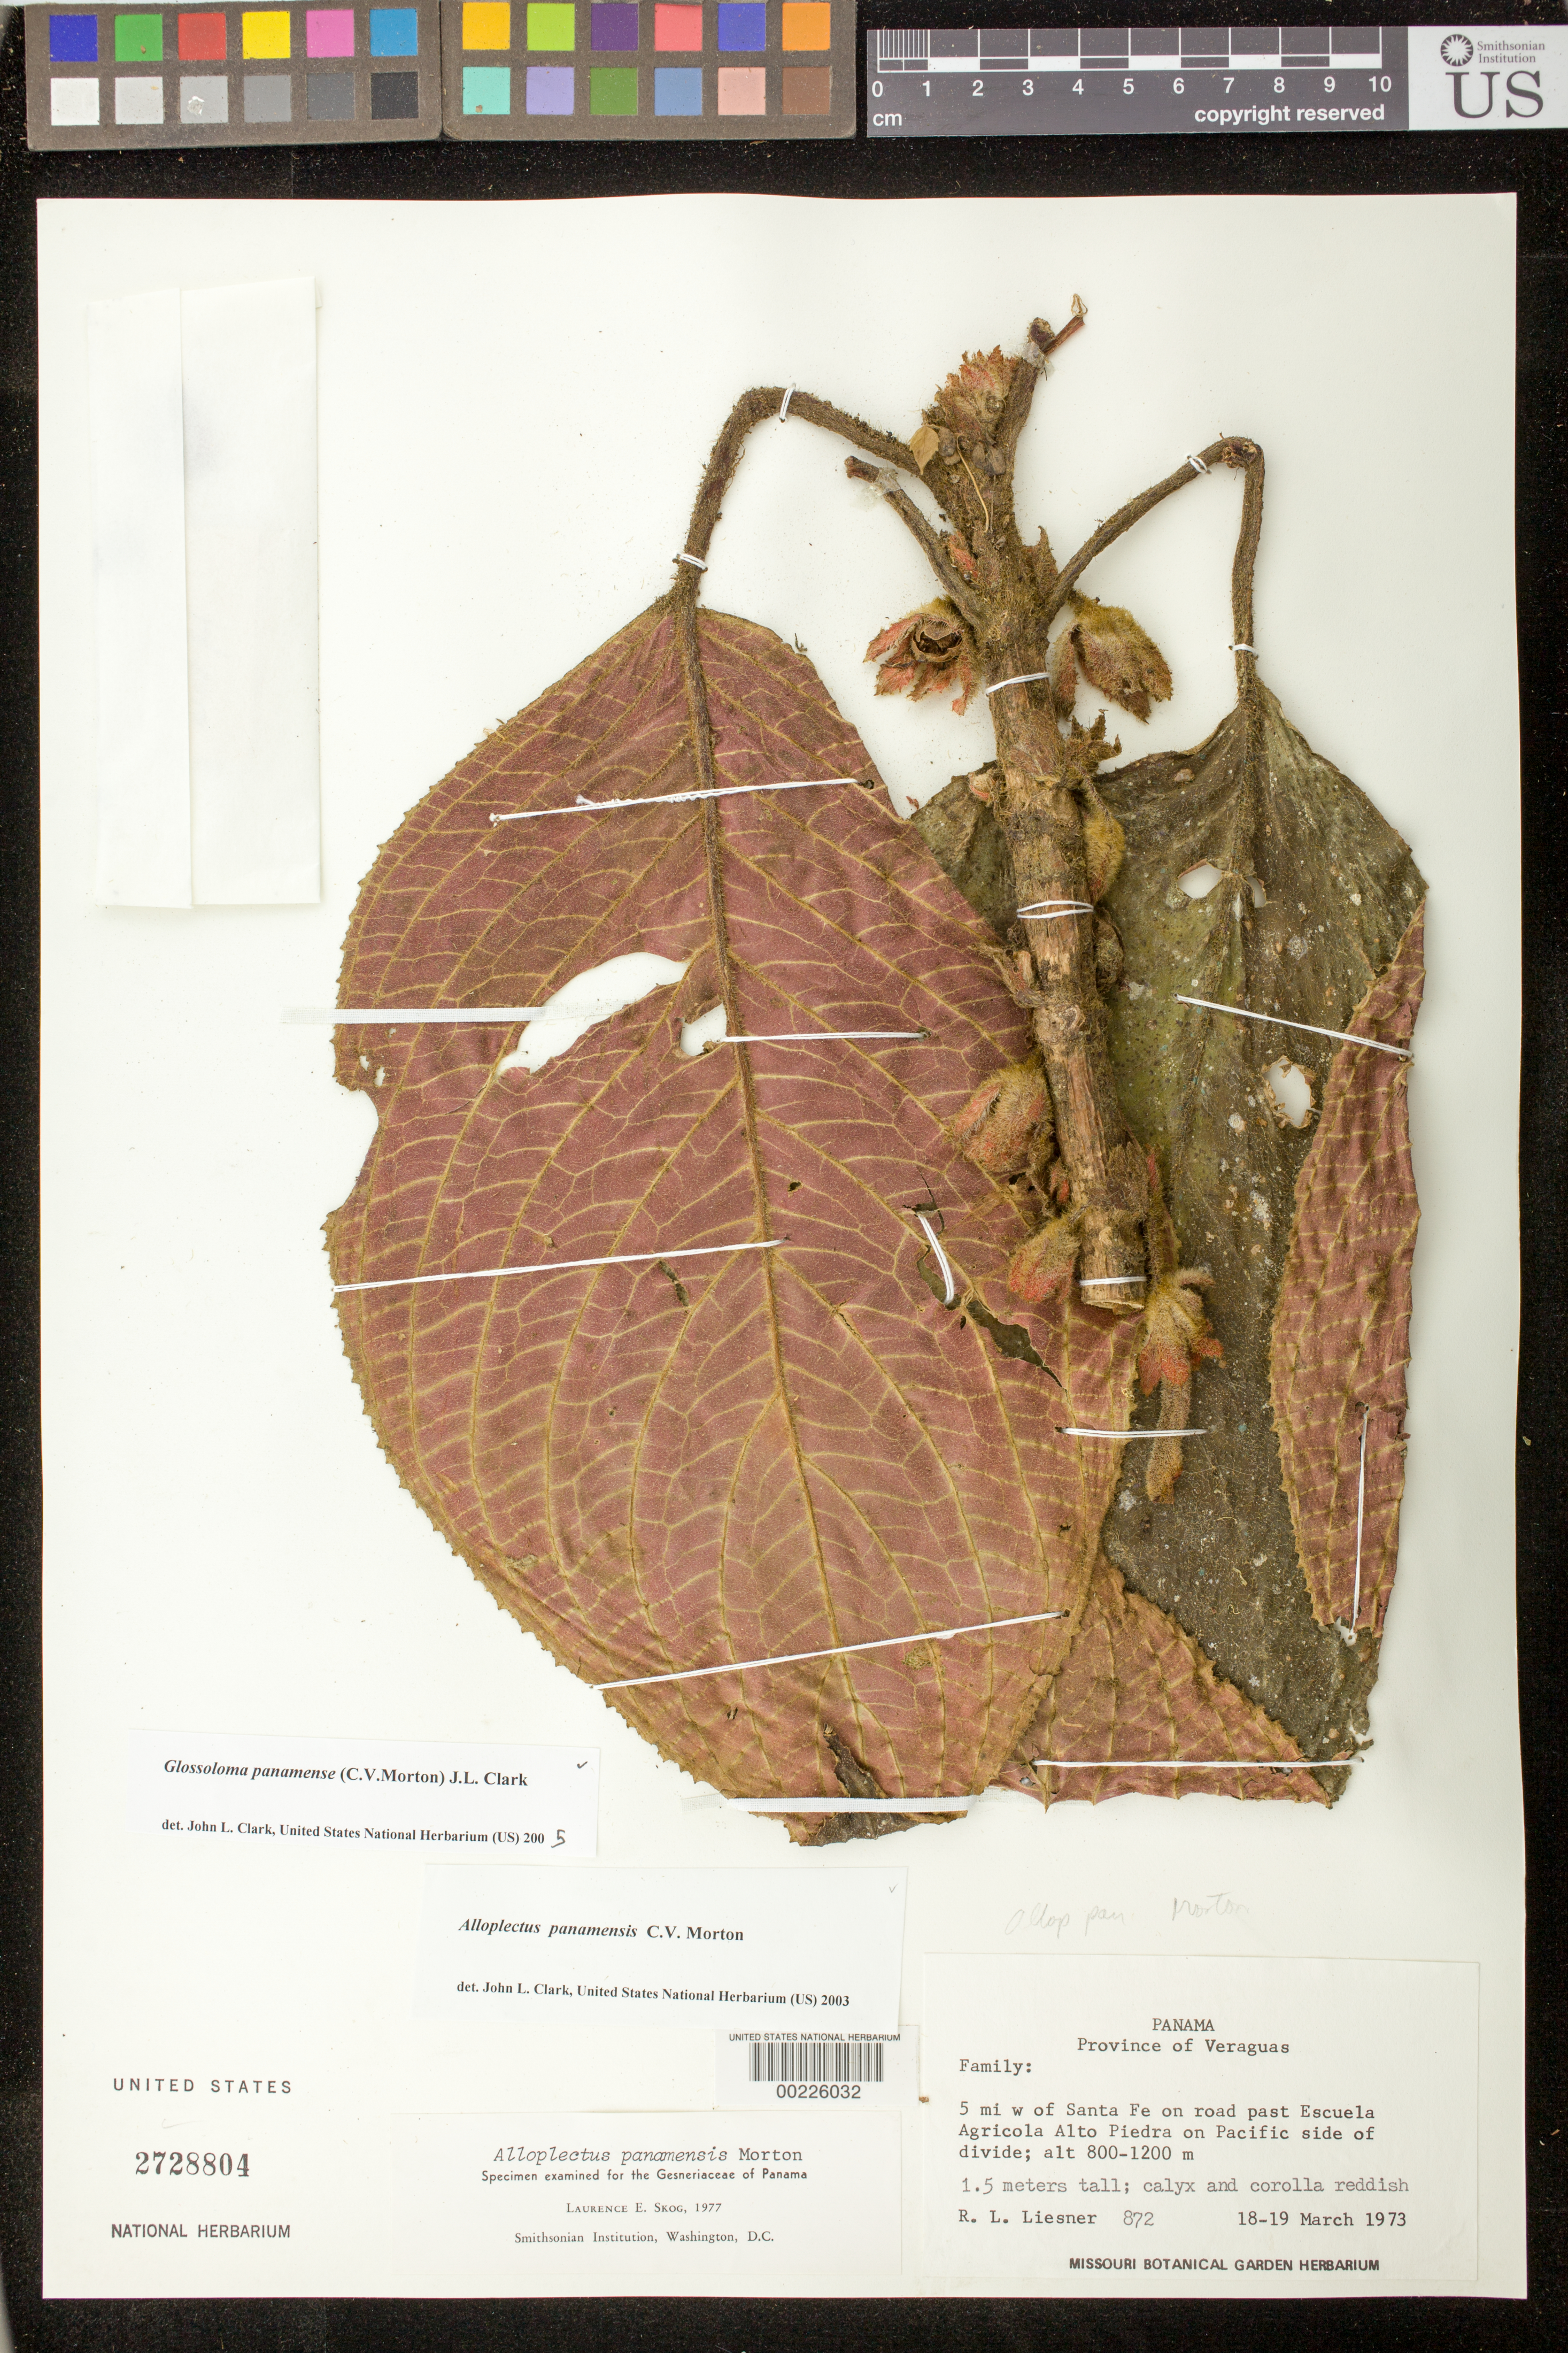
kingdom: Plantae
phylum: Tracheophyta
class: Magnoliopsida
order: Lamiales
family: Gesneriaceae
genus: Glossoloma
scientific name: Glossoloma panamense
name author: (C.V. Morton) J.L. Clark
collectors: R. L. Liesner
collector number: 872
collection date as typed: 18-19 Mar 1973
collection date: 1973-03-18/1973-03-19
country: Panama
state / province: Veraguas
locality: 5 mi W of Santa Fe on road past Escuela Agricola Alto Piedra on Pacific side of divide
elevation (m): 800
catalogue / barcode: US 2728804